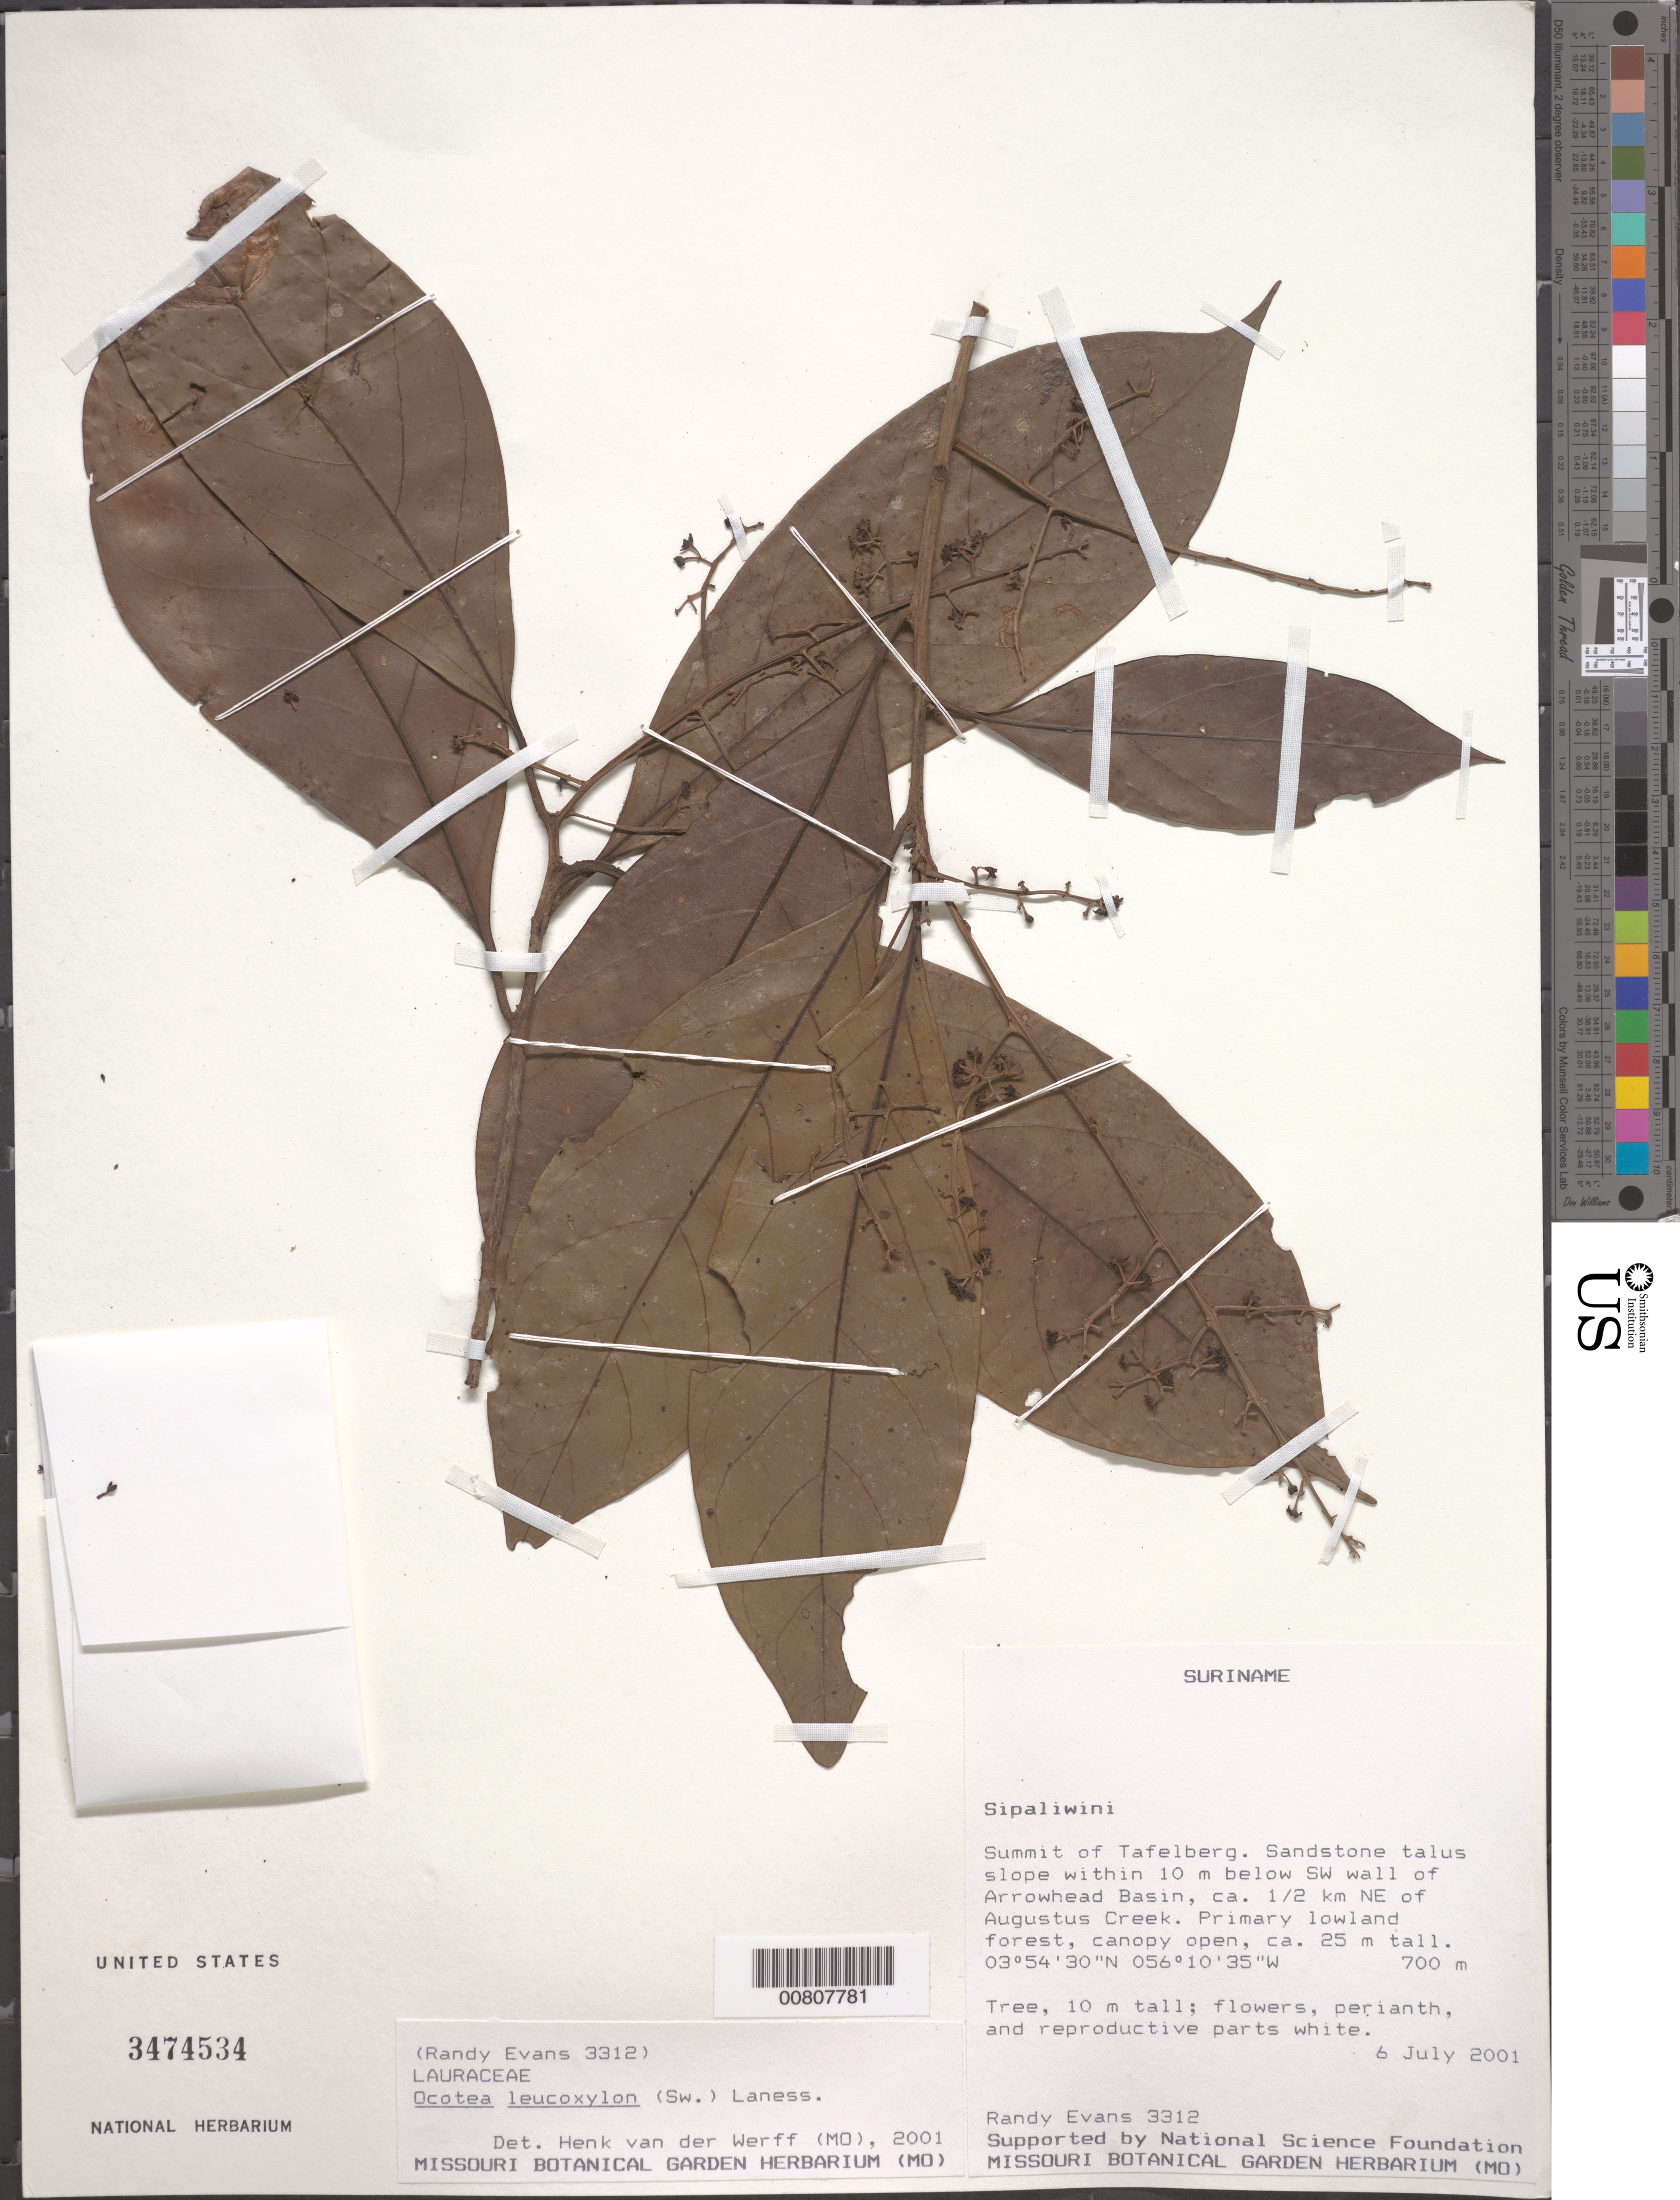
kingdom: Plantae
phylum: Tracheophyta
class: Magnoliopsida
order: Laurales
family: Lauraceae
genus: Ocotea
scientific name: Ocotea leucoxylon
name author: (Sw.) Laness.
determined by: van der Werff, H., (MO), Missouri Botanical Garden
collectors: R. Evans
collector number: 3312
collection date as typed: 6-Jul-01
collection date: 2001-07-06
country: Suriname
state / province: Sipaliwini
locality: Tafelberg (Table Mountain), Arrowhead Basin, 10 m below SW wall of; ca. 0.5 km NE of Augustus Creek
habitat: Primary lowland forest, canopy open, ca. 25 m tall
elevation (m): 700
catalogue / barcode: US 3474534